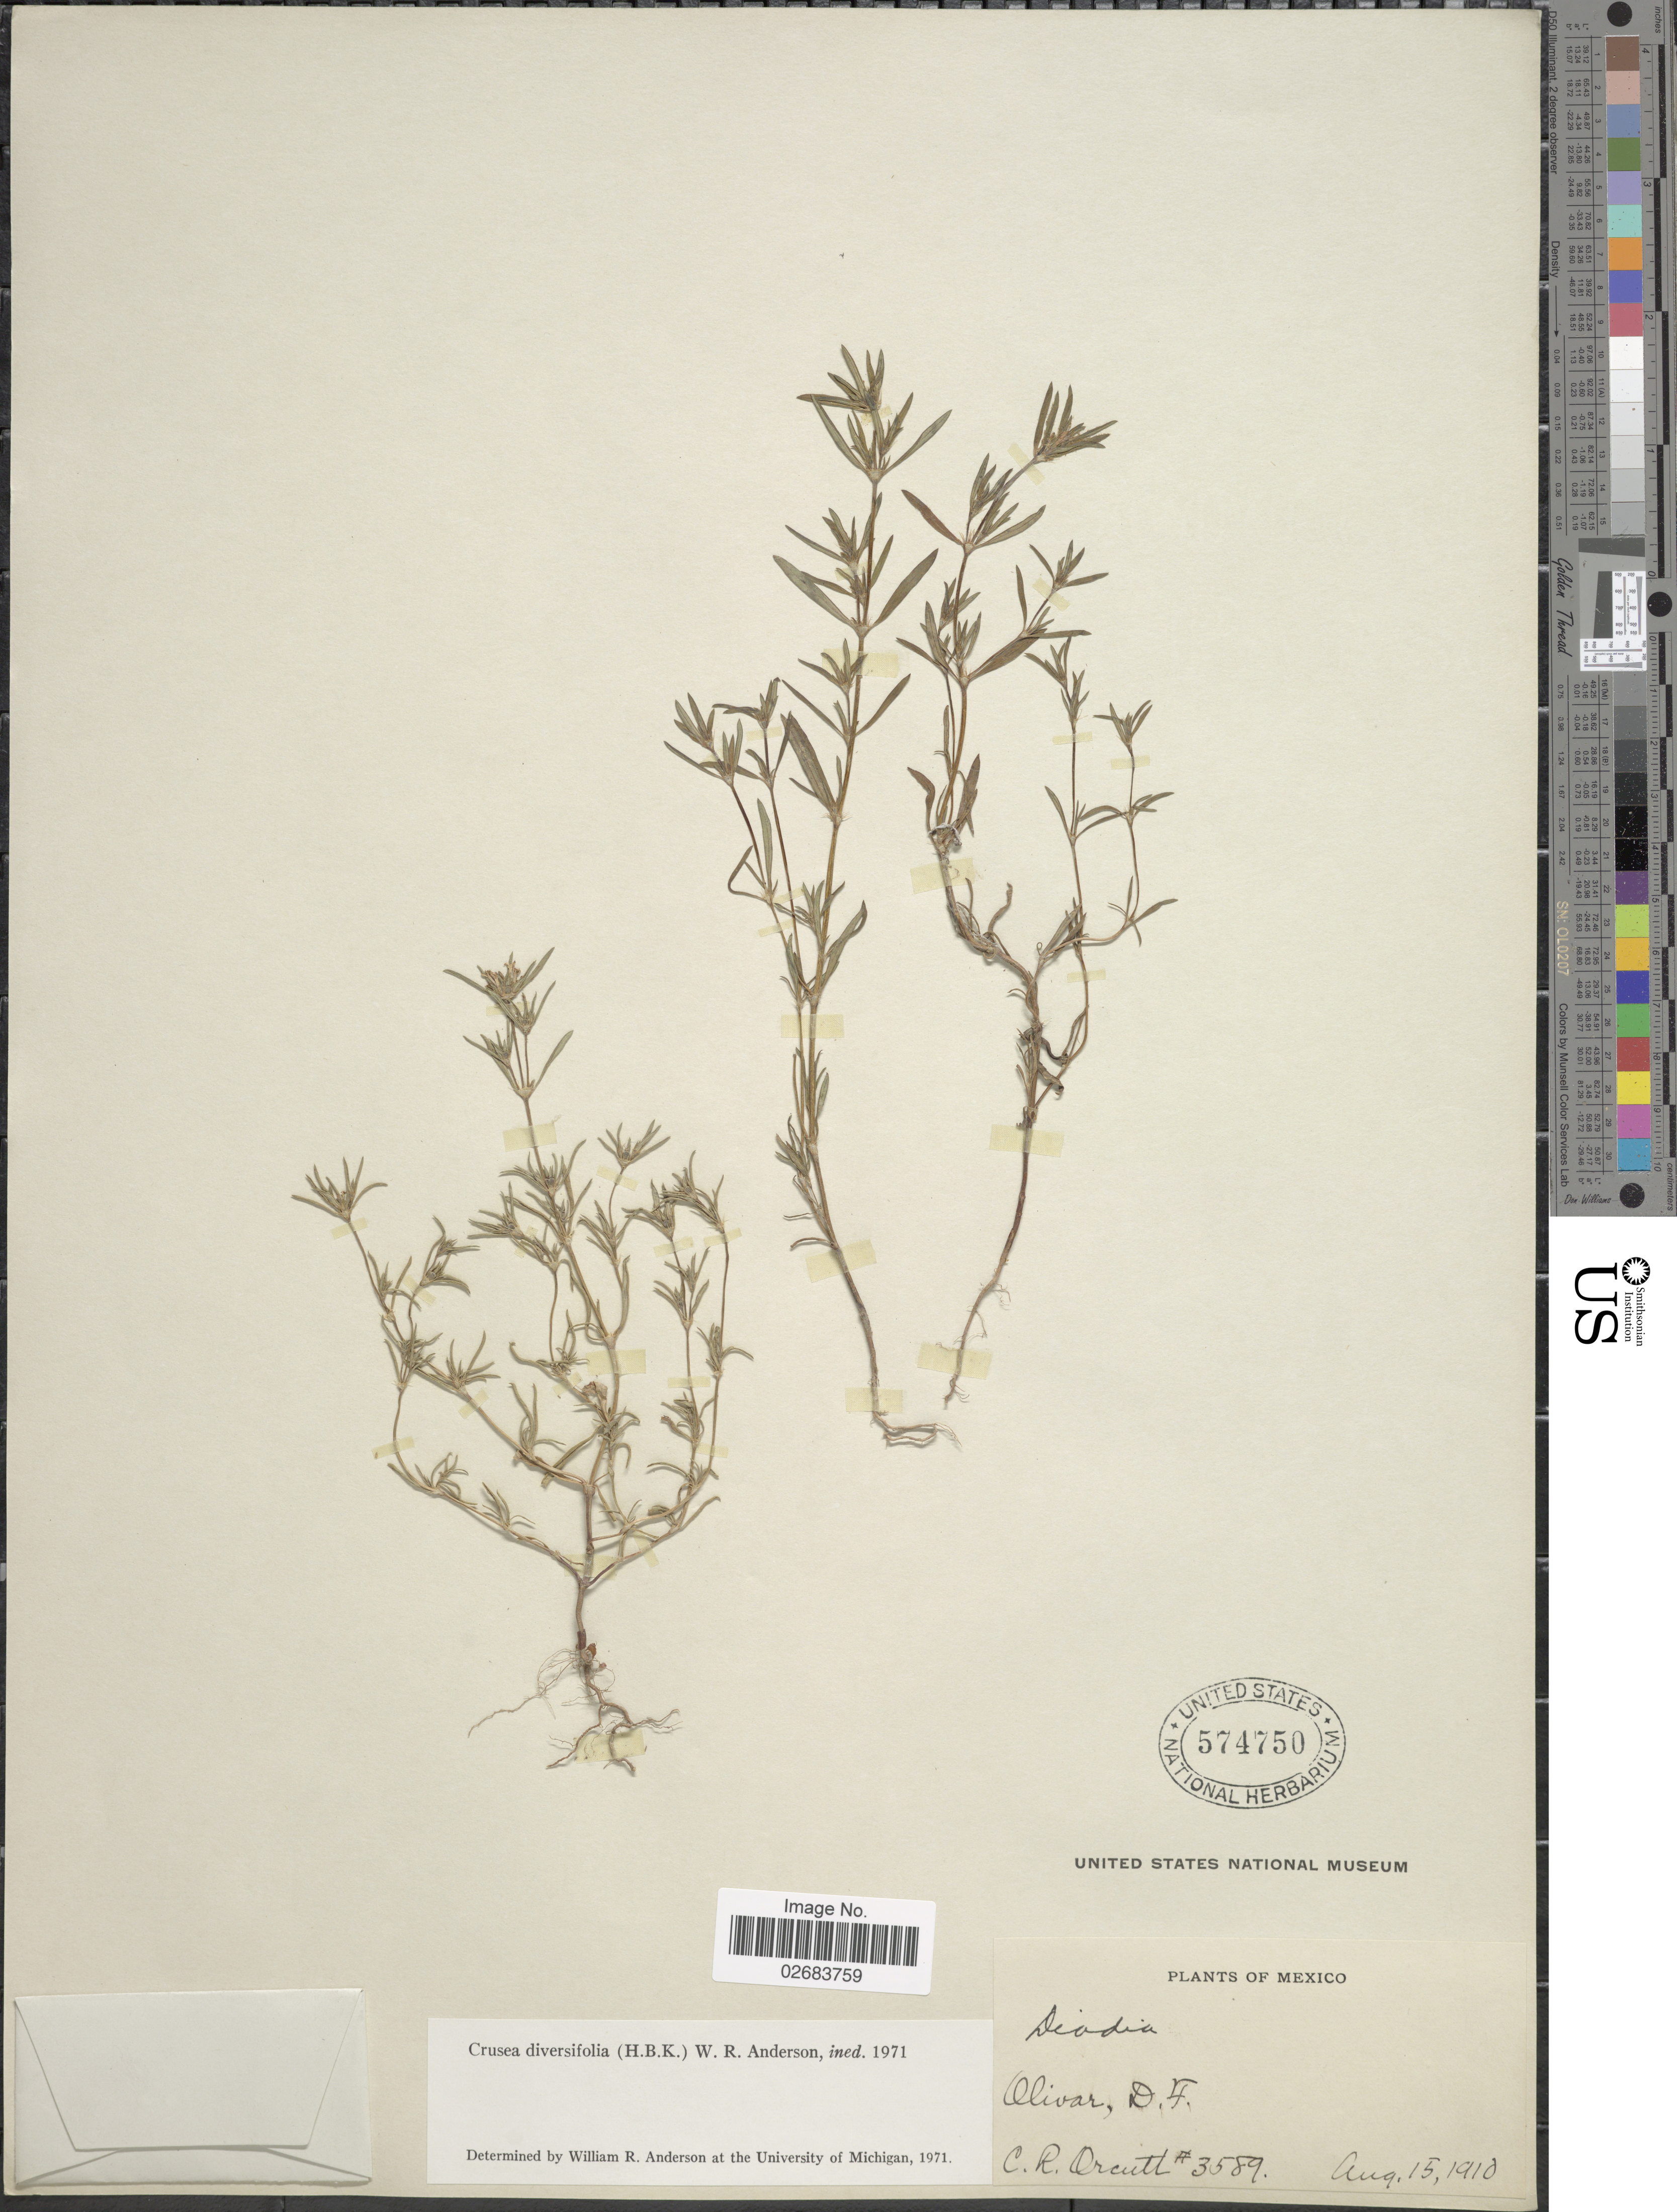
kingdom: Plantae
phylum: Tracheophyta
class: Magnoliopsida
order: Gentianales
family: Rubiaceae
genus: Crusea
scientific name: Crusea diversifolia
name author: (Kunth) W.R. Anderson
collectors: C. R. Orcutt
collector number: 3589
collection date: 1910-08-15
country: Mexico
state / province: Distrito Federal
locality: Olivar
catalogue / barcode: US 574750